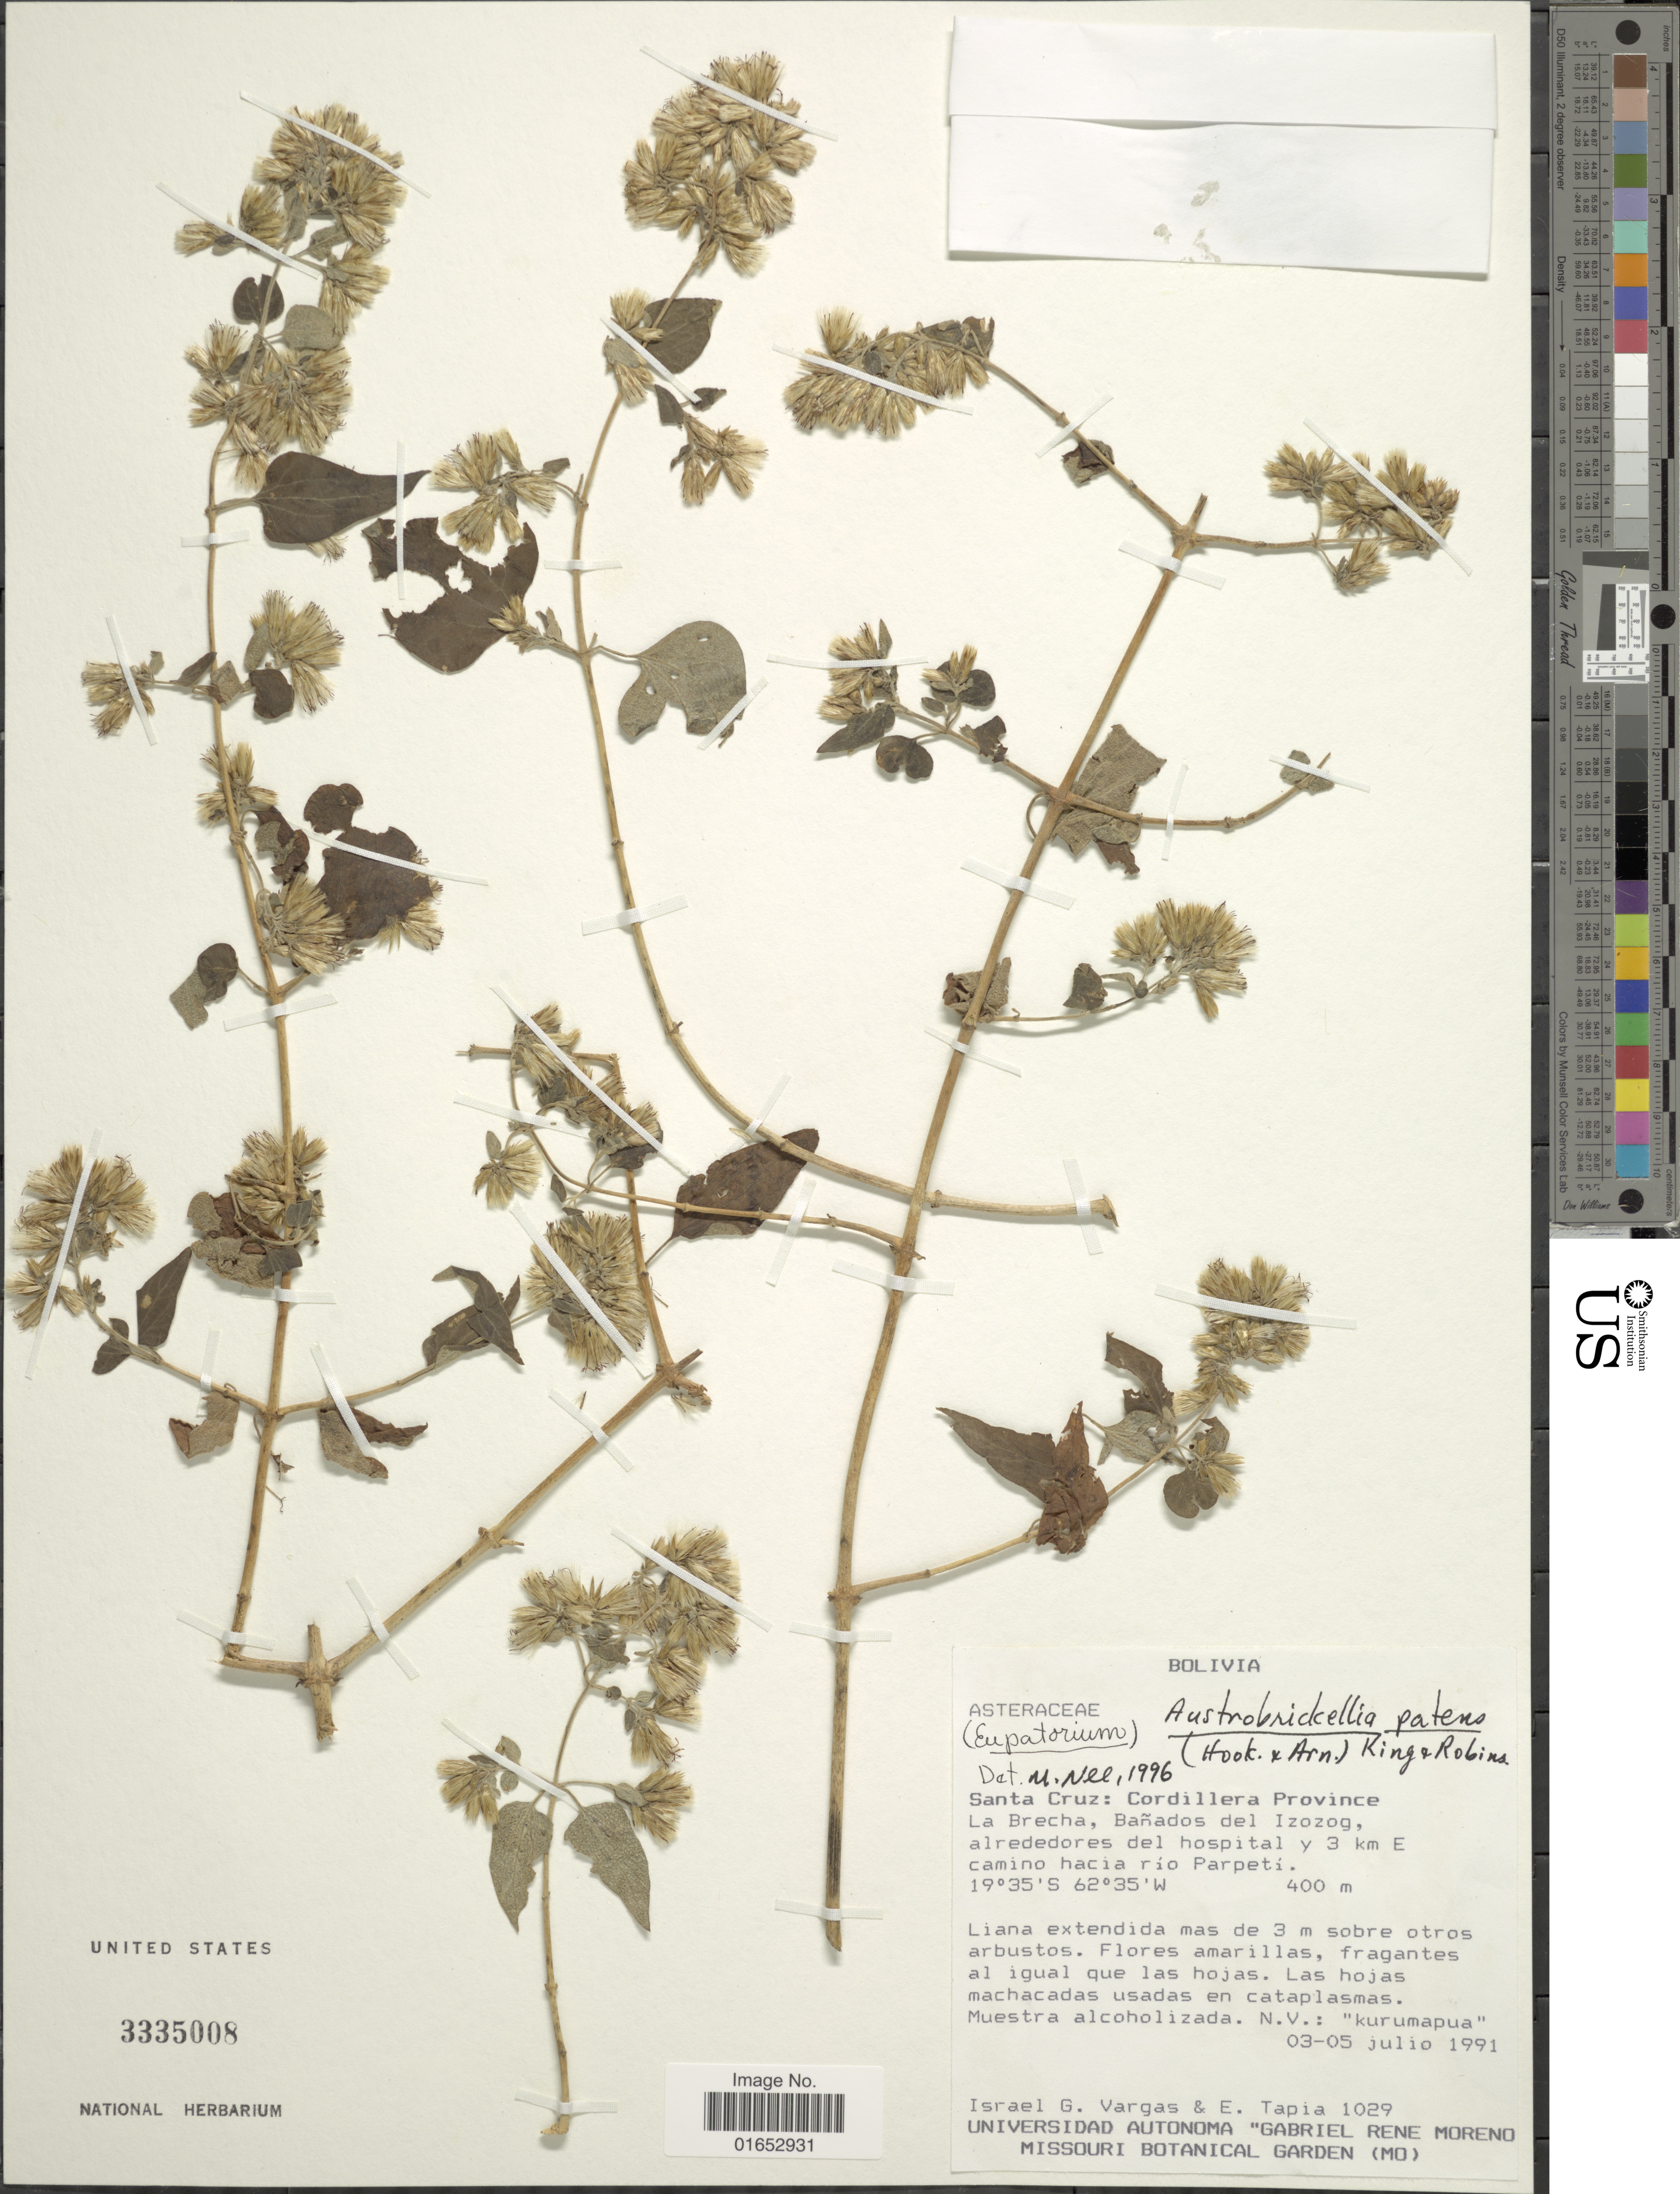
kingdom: Plantae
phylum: Tracheophyta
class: Magnoliopsida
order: Asterales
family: Asteraceae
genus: Austrobrickellia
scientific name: Austrobrickellia patens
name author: (D. Don ex Hook. & Arn.) R.M. King & H. Rob.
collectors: I. G. Vargas C. & E. Tapia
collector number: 1029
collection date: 1991-07-03/1991-07-05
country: Bolivia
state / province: Santa Cruz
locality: Cordillera Province La Brecha, Bañados del Izozog, alrededores del hospital y 4 km E camino hacia rio Parpeti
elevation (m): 400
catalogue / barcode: US 3335008